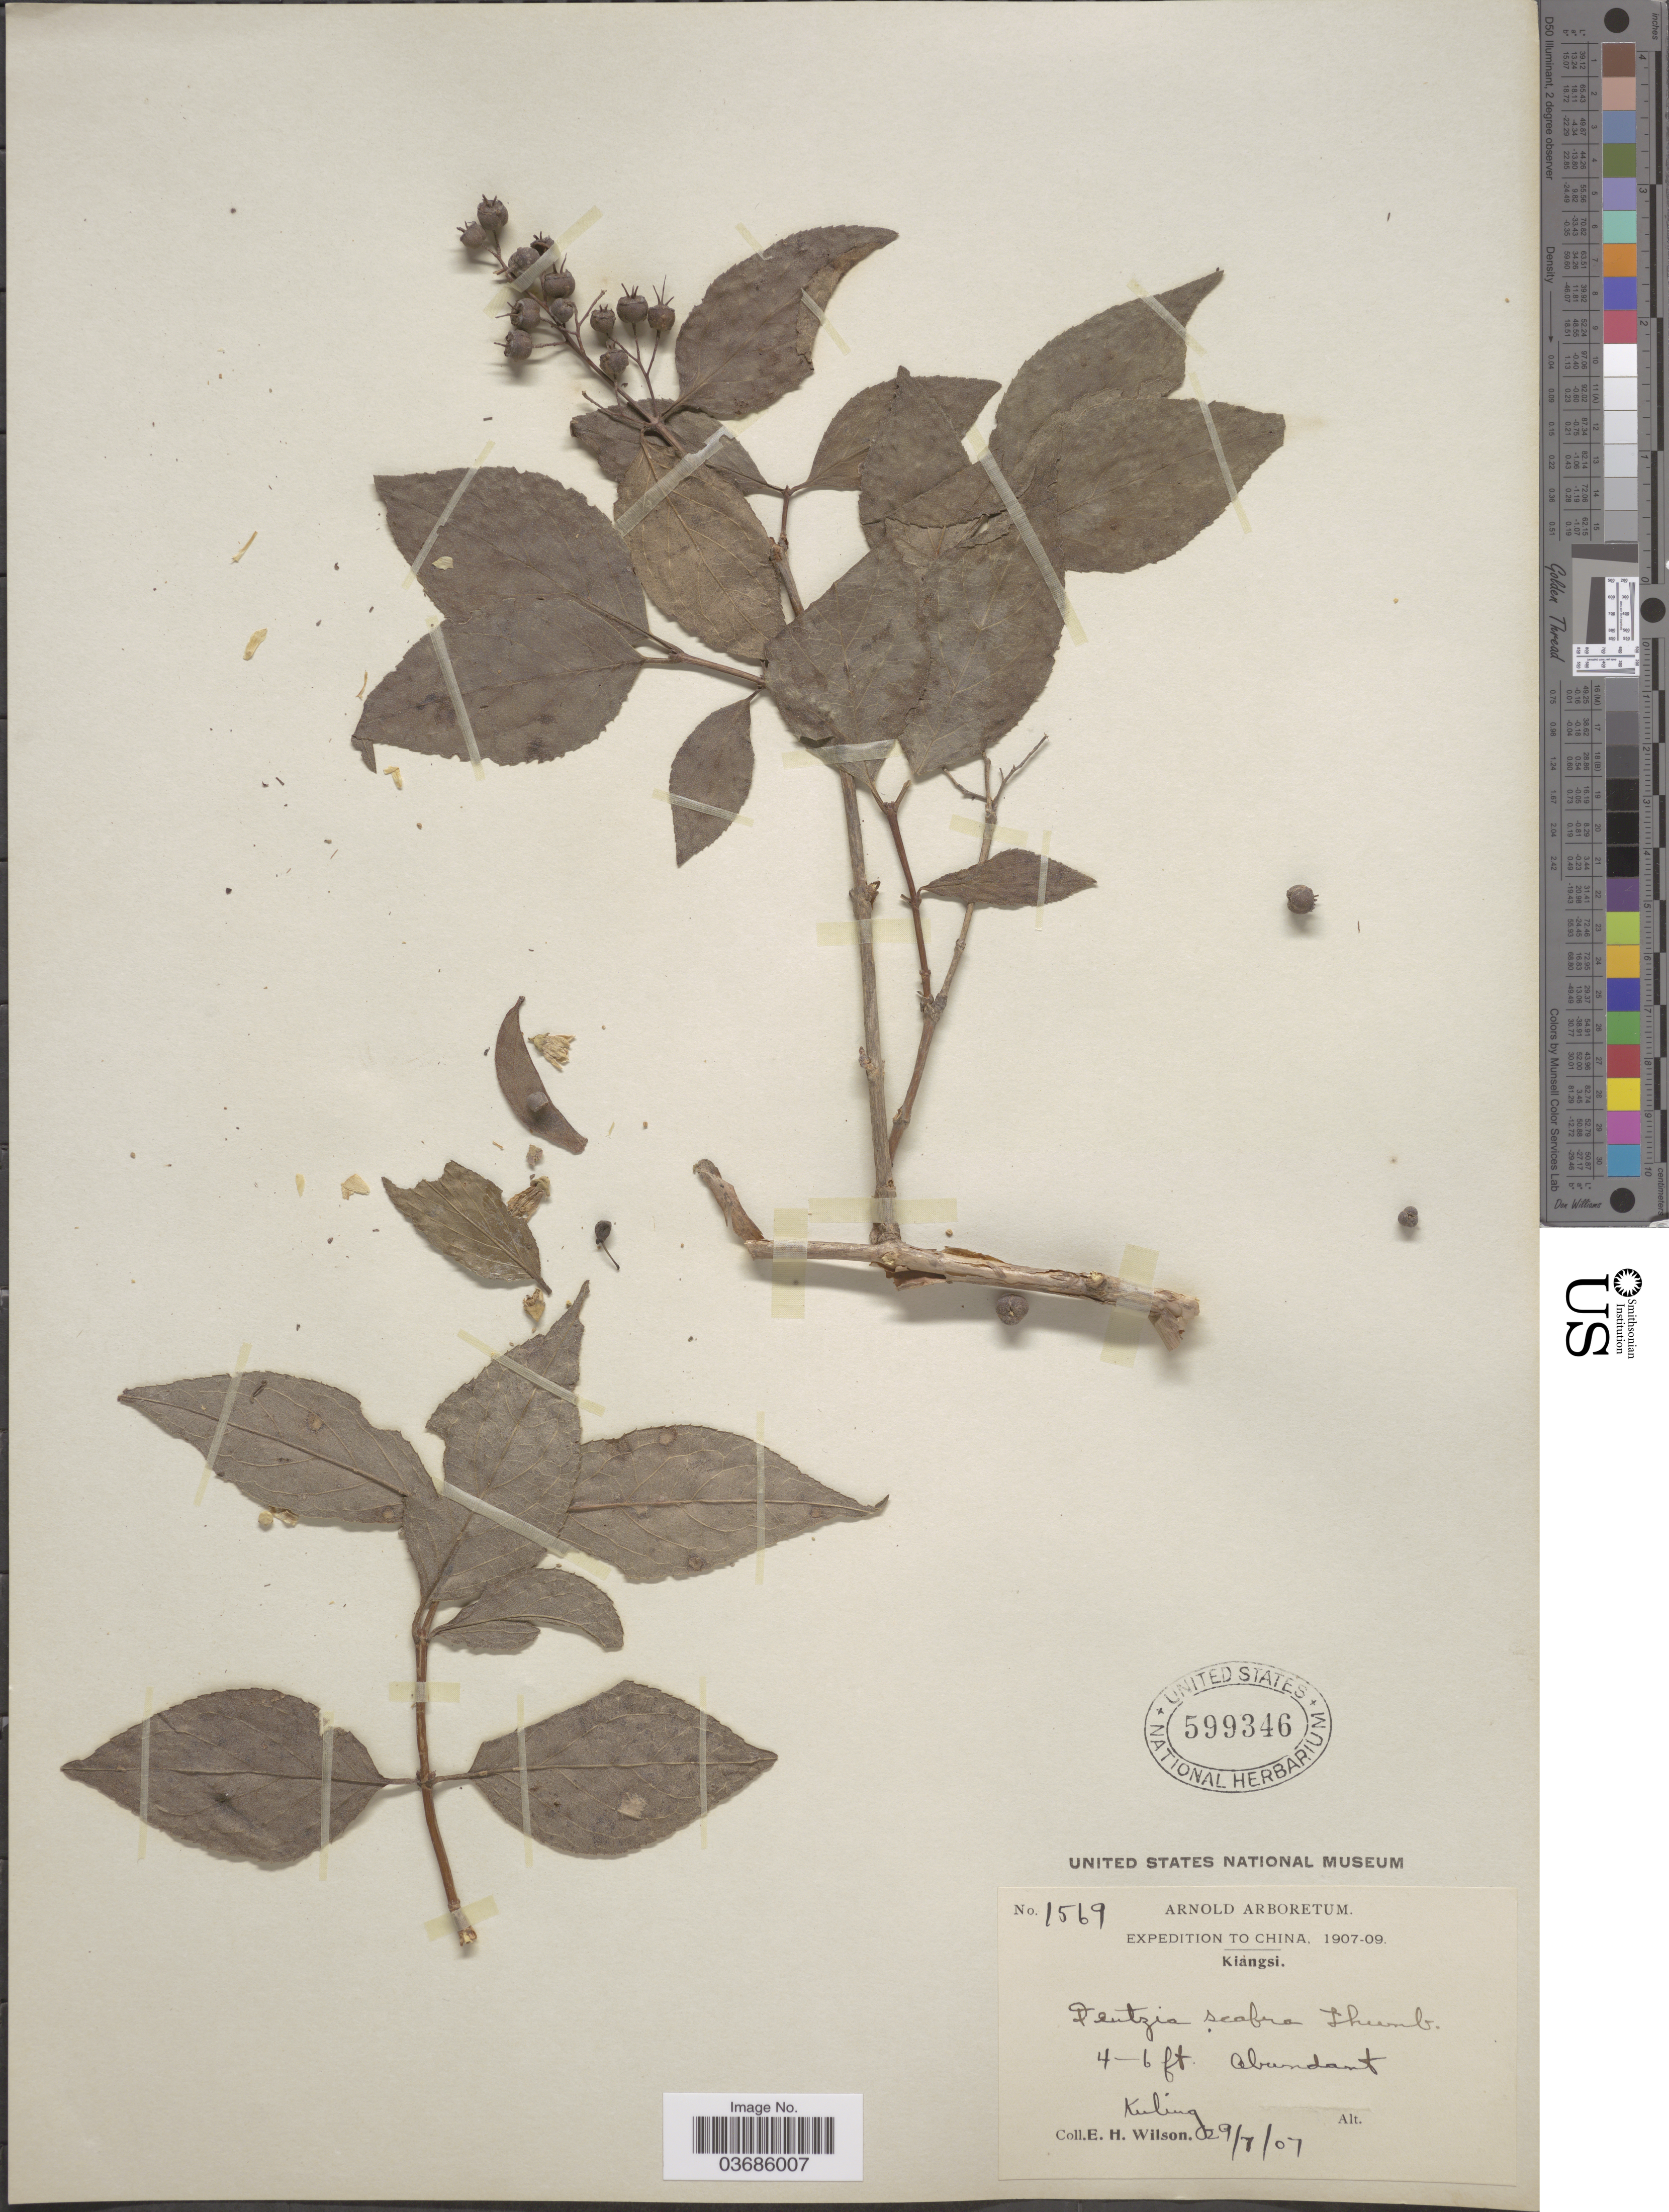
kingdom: Plantae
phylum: Tracheophyta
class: Magnoliopsida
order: Cornales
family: Hydrangeaceae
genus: Deutzia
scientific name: Deutzia scabra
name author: Thunb.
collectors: E. Wilson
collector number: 1569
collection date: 1907-07-29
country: China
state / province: Jiangxi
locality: Expedition to China, 1907-09. Kiangsi. Kuling.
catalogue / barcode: US 599346